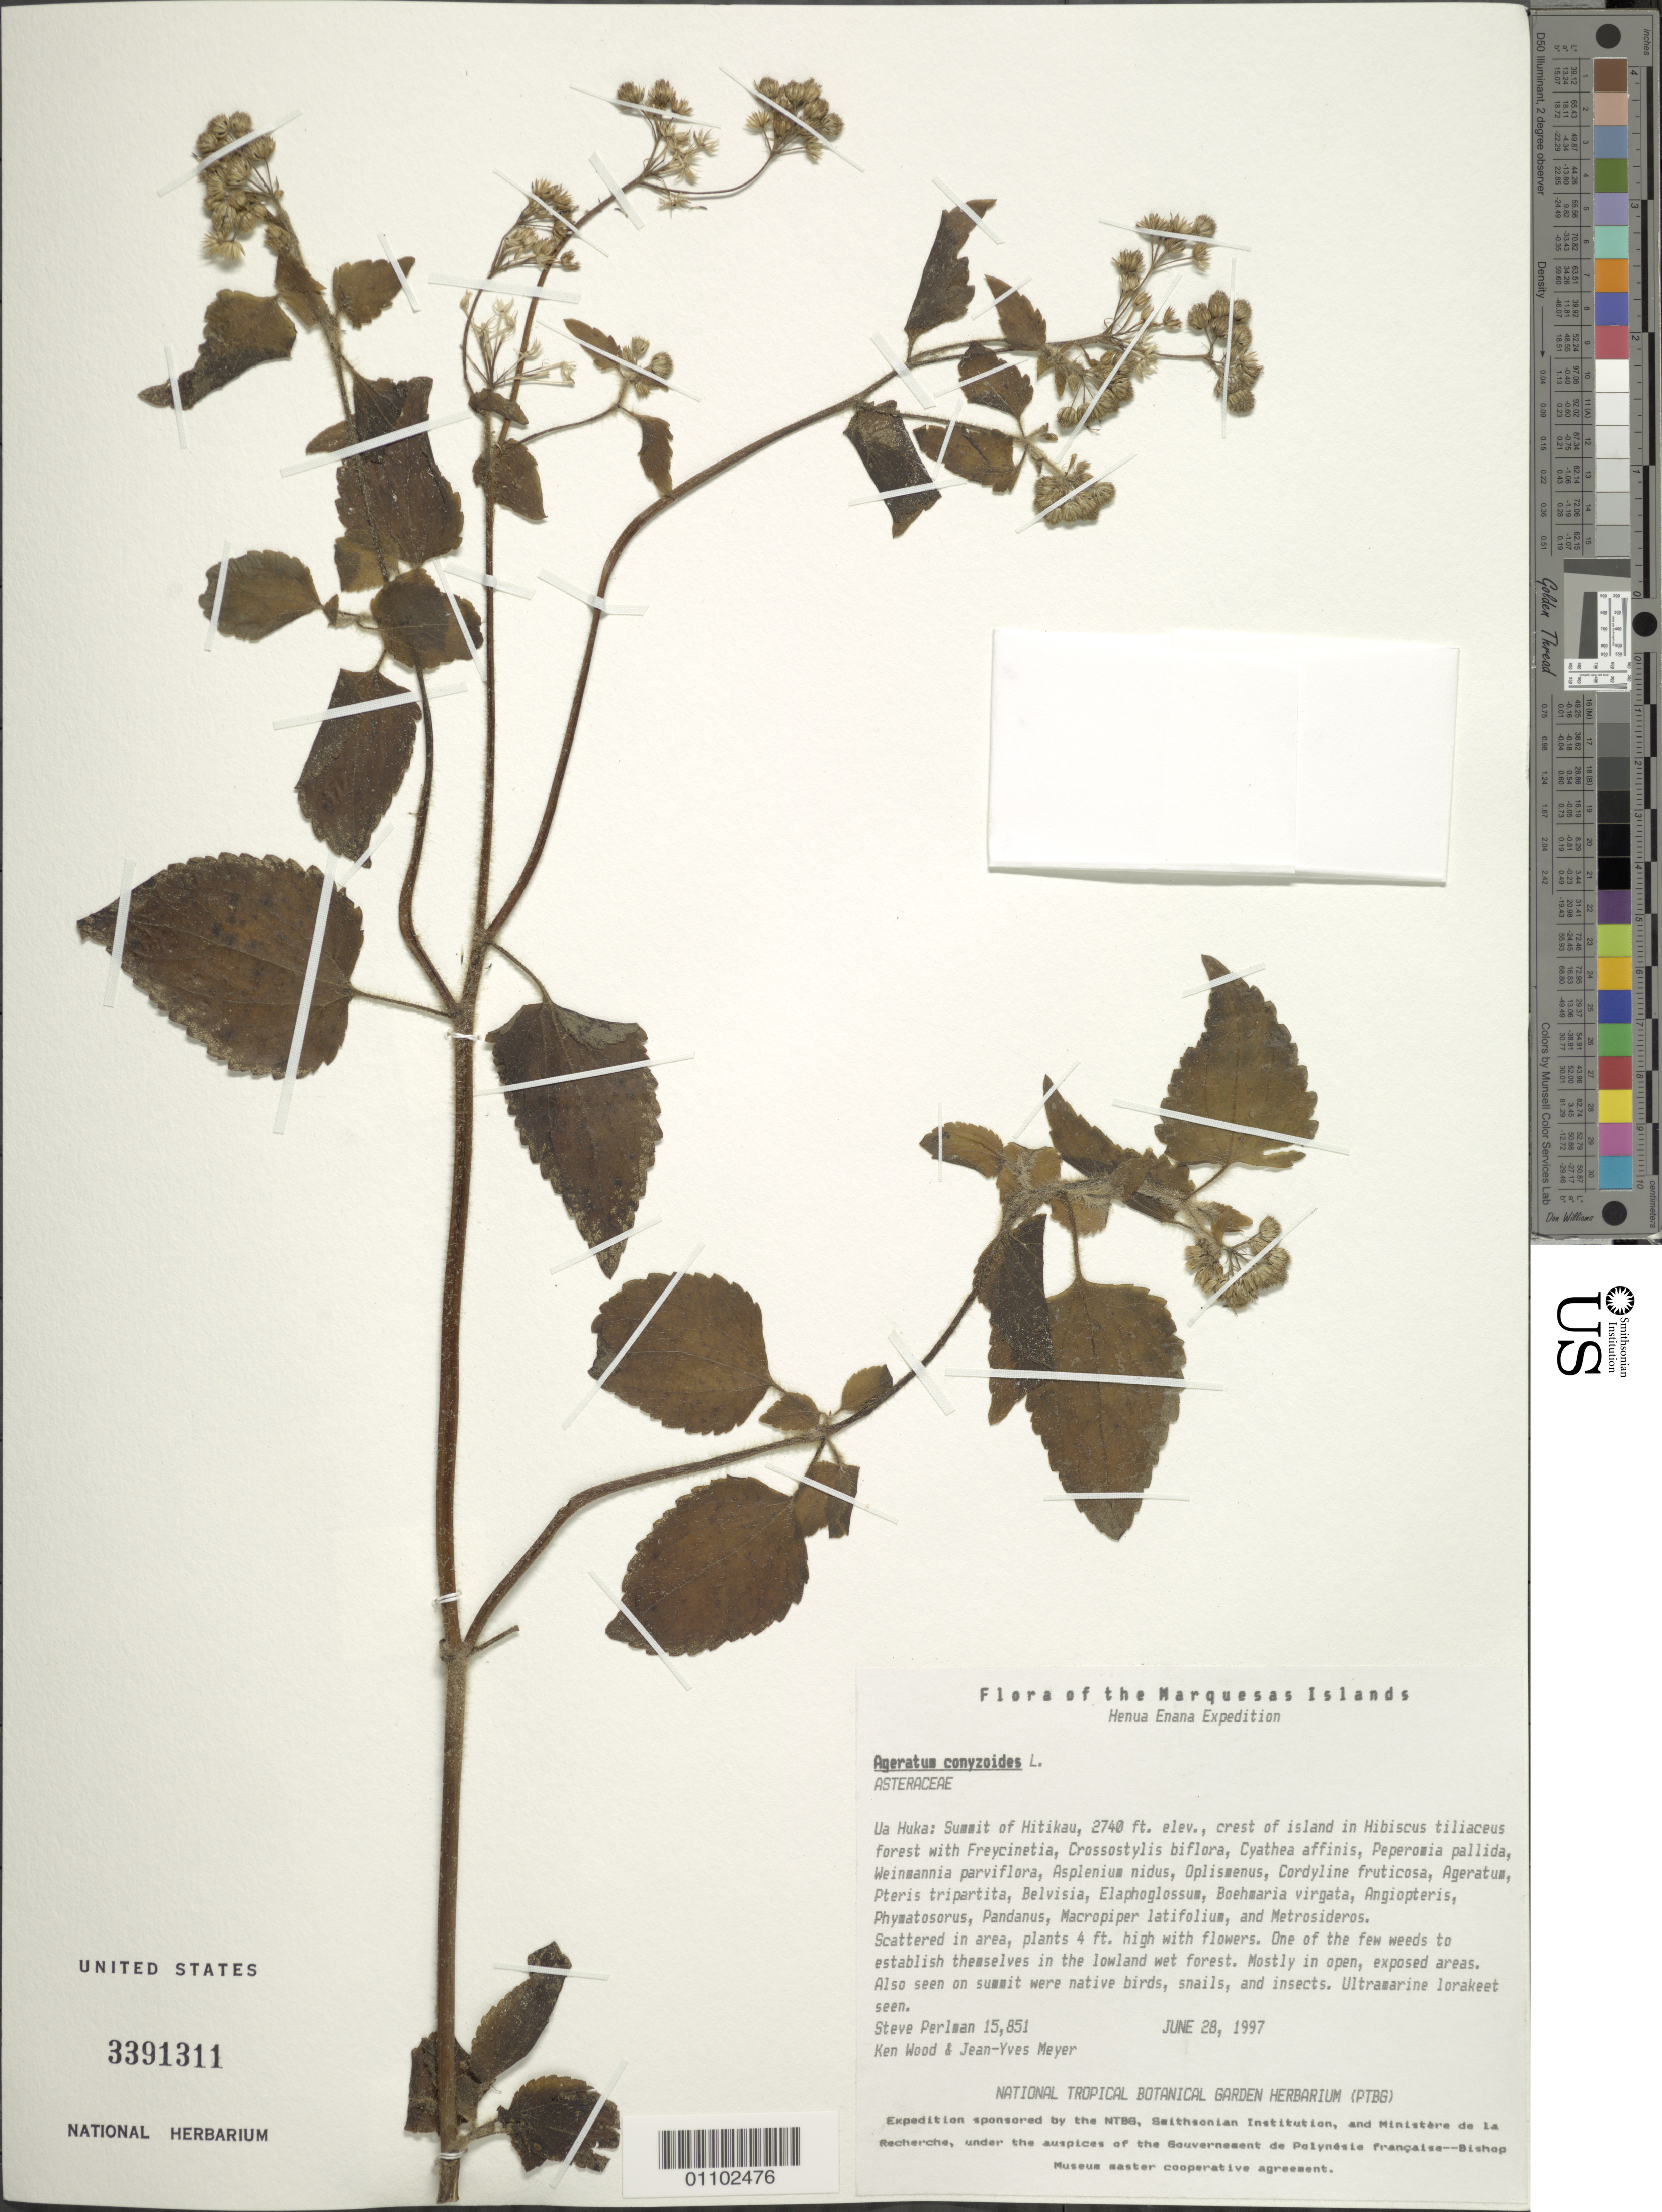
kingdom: Plantae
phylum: Tracheophyta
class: Magnoliopsida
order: Asterales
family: Asteraceae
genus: Ageratum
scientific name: Ageratum conyzoides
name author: L.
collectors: S. P. Perlman, K. R. Wood & J.-Y. Meyer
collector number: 15851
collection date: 1997-06-28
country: French Polynesia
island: Ua Huka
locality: Summit of Hitikau, crest of island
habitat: In Hibiscus tiliaceus forest, mostly in open, exposed areas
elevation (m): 835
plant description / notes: One of the few weeds to establish themselves in the lowland wet forest. Also seen on summit were native birds, snails, and insects; Ultramarine lorakeet seen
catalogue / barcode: US 3391311